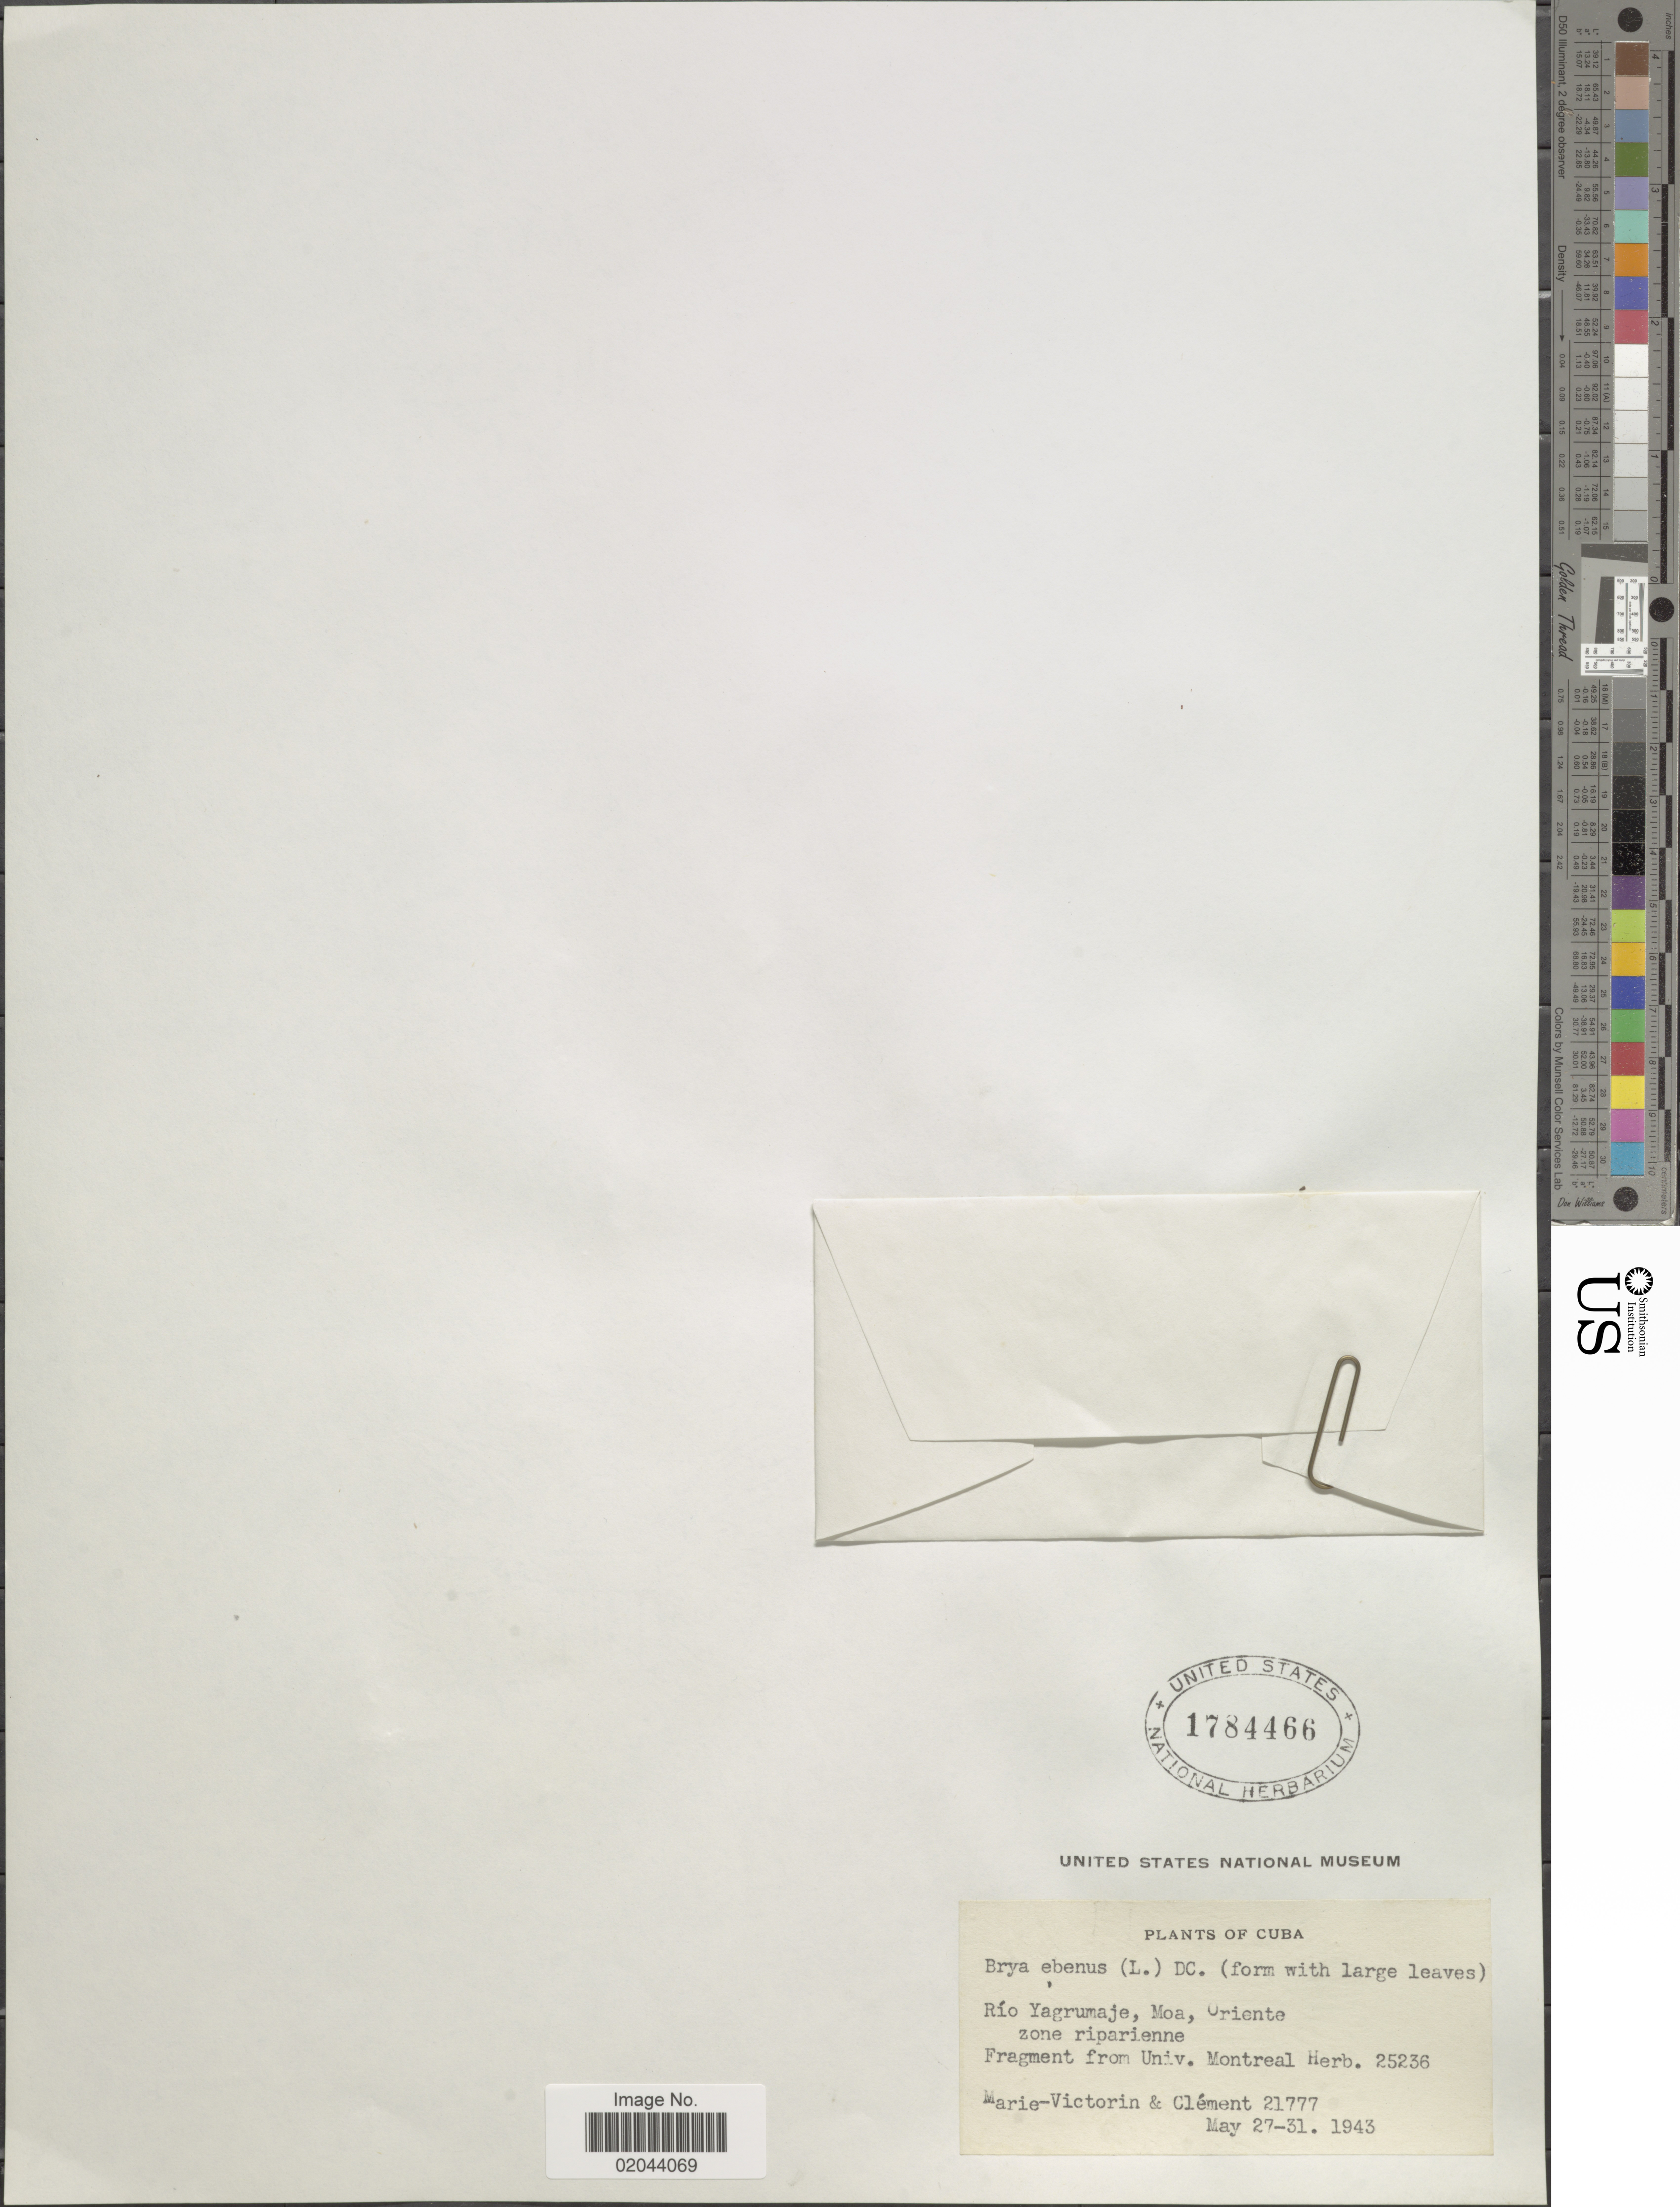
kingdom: Plantae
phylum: Tracheophyta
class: Magnoliopsida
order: Fabales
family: Fabaceae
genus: Brya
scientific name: Brya subinermis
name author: León & Alain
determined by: Strong, Mark T., (BOT), Smithsonian Institution - National Museum of Natural History (UNITED STATES)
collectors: -. Marie-Victorin & Clément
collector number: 21777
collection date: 1943-05-27/1943-05-31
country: Cuba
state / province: Oriente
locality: Río Yagrumaje, Moa, zone ripariene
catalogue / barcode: US 1784466